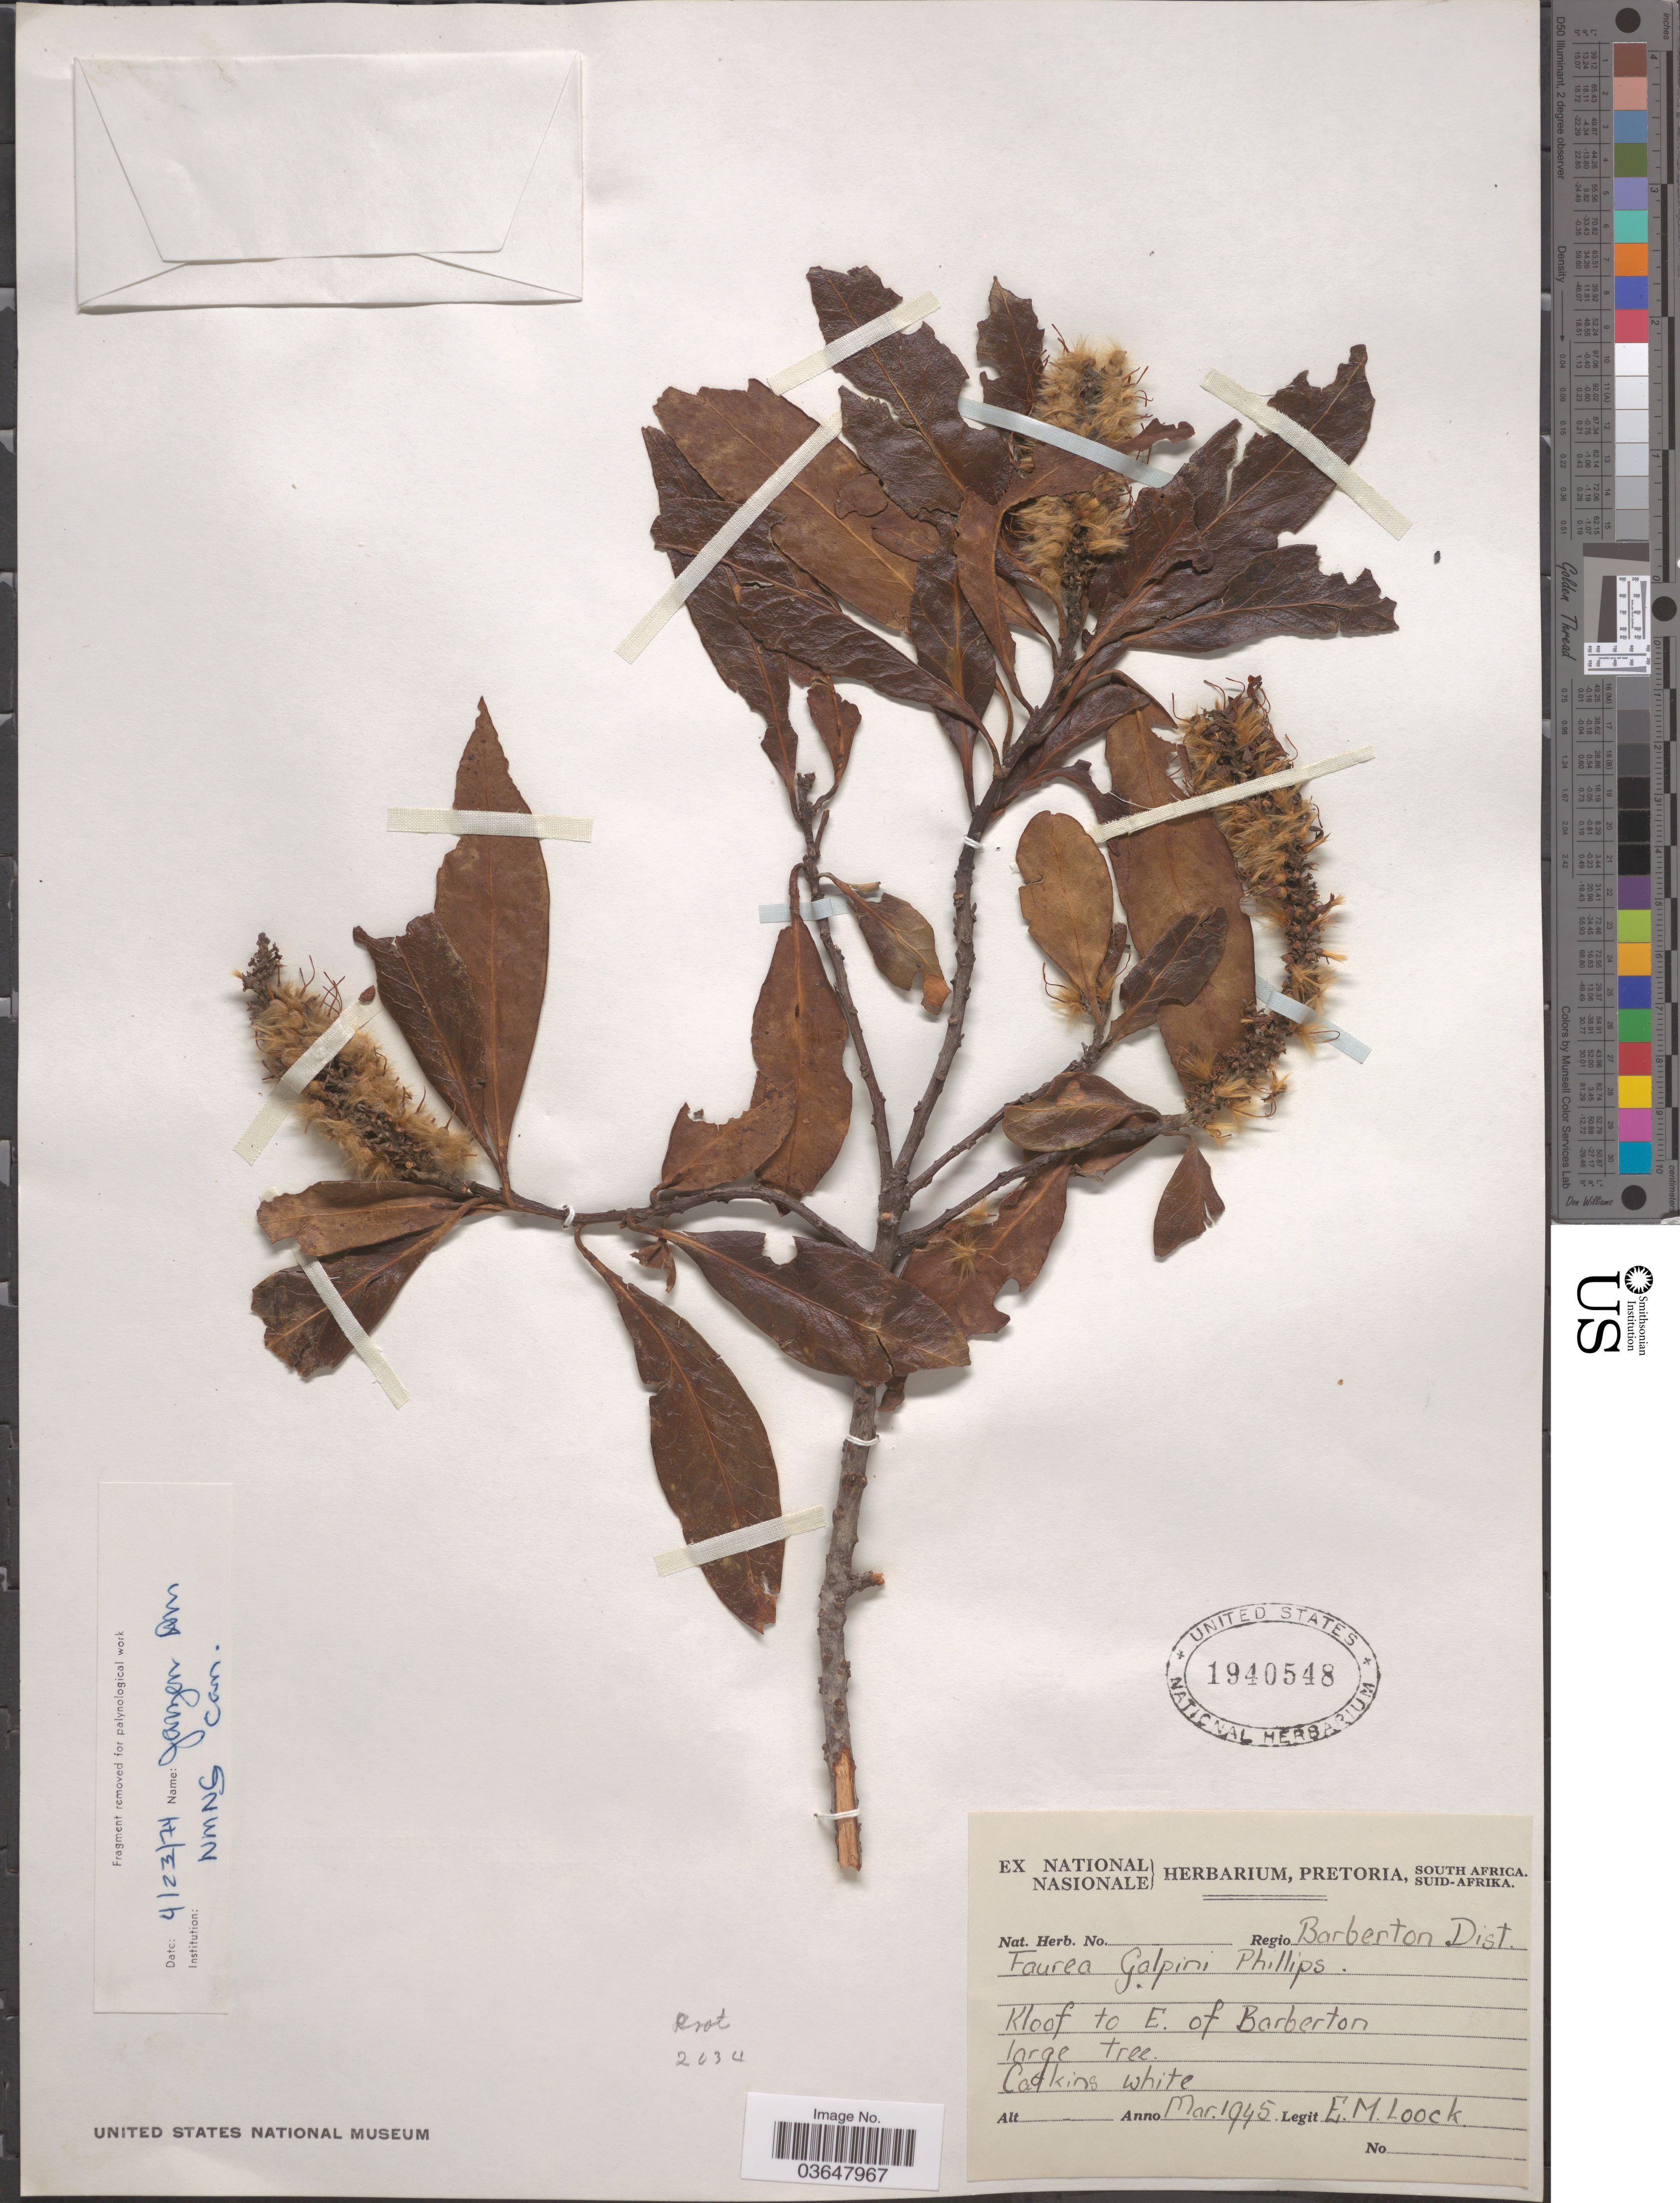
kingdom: Plantae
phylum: Tracheophyta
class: Magnoliopsida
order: Proteales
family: Proteaceae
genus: Faurea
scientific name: Faurea galpinii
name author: E. Phillips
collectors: E. E. Loock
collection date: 1945-03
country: South Africa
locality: Regio Barberton Dist. Kloof to E. of Barberton.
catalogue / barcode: US 1940548